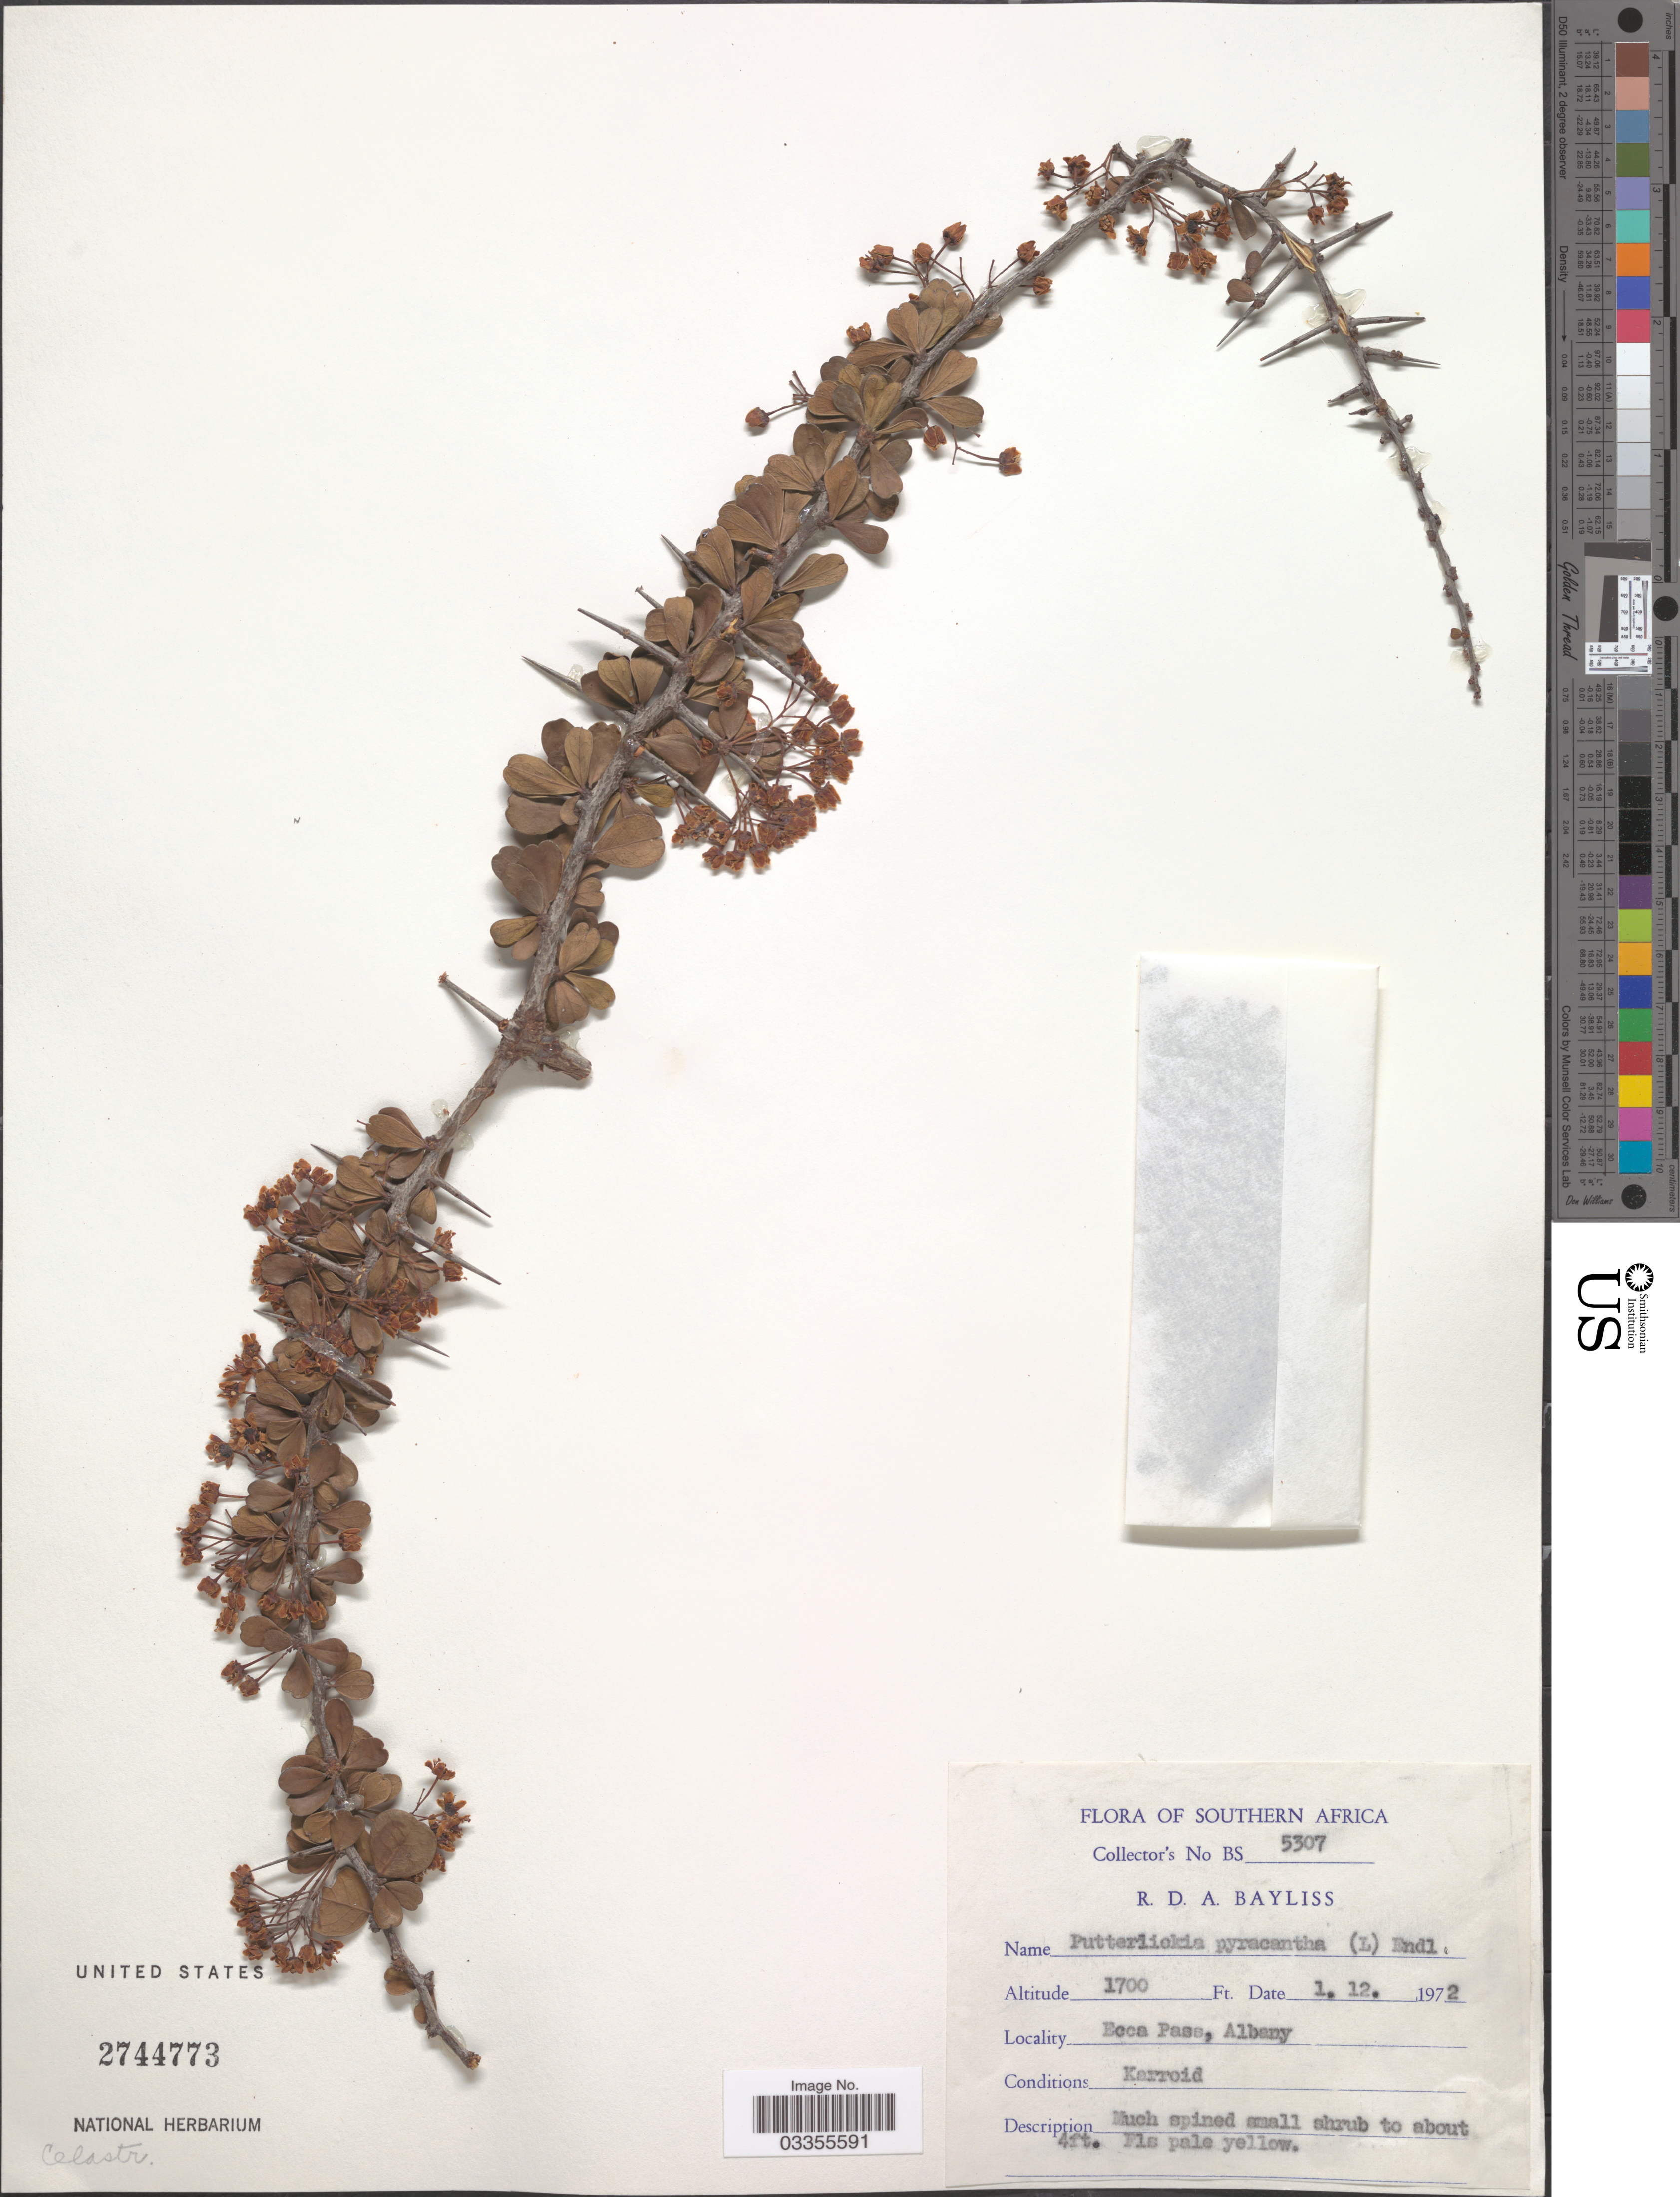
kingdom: Plantae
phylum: Tracheophyta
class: Magnoliopsida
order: Celastrales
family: Celastraceae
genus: Putterlickia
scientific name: Putterlickia pyracantha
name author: (L.) Szyszyl.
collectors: R. Bayliss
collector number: BS 5307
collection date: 1972-12-01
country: South Africa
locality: Southern Africa. Ecca Oass, Albany.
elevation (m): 518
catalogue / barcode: US 2744773